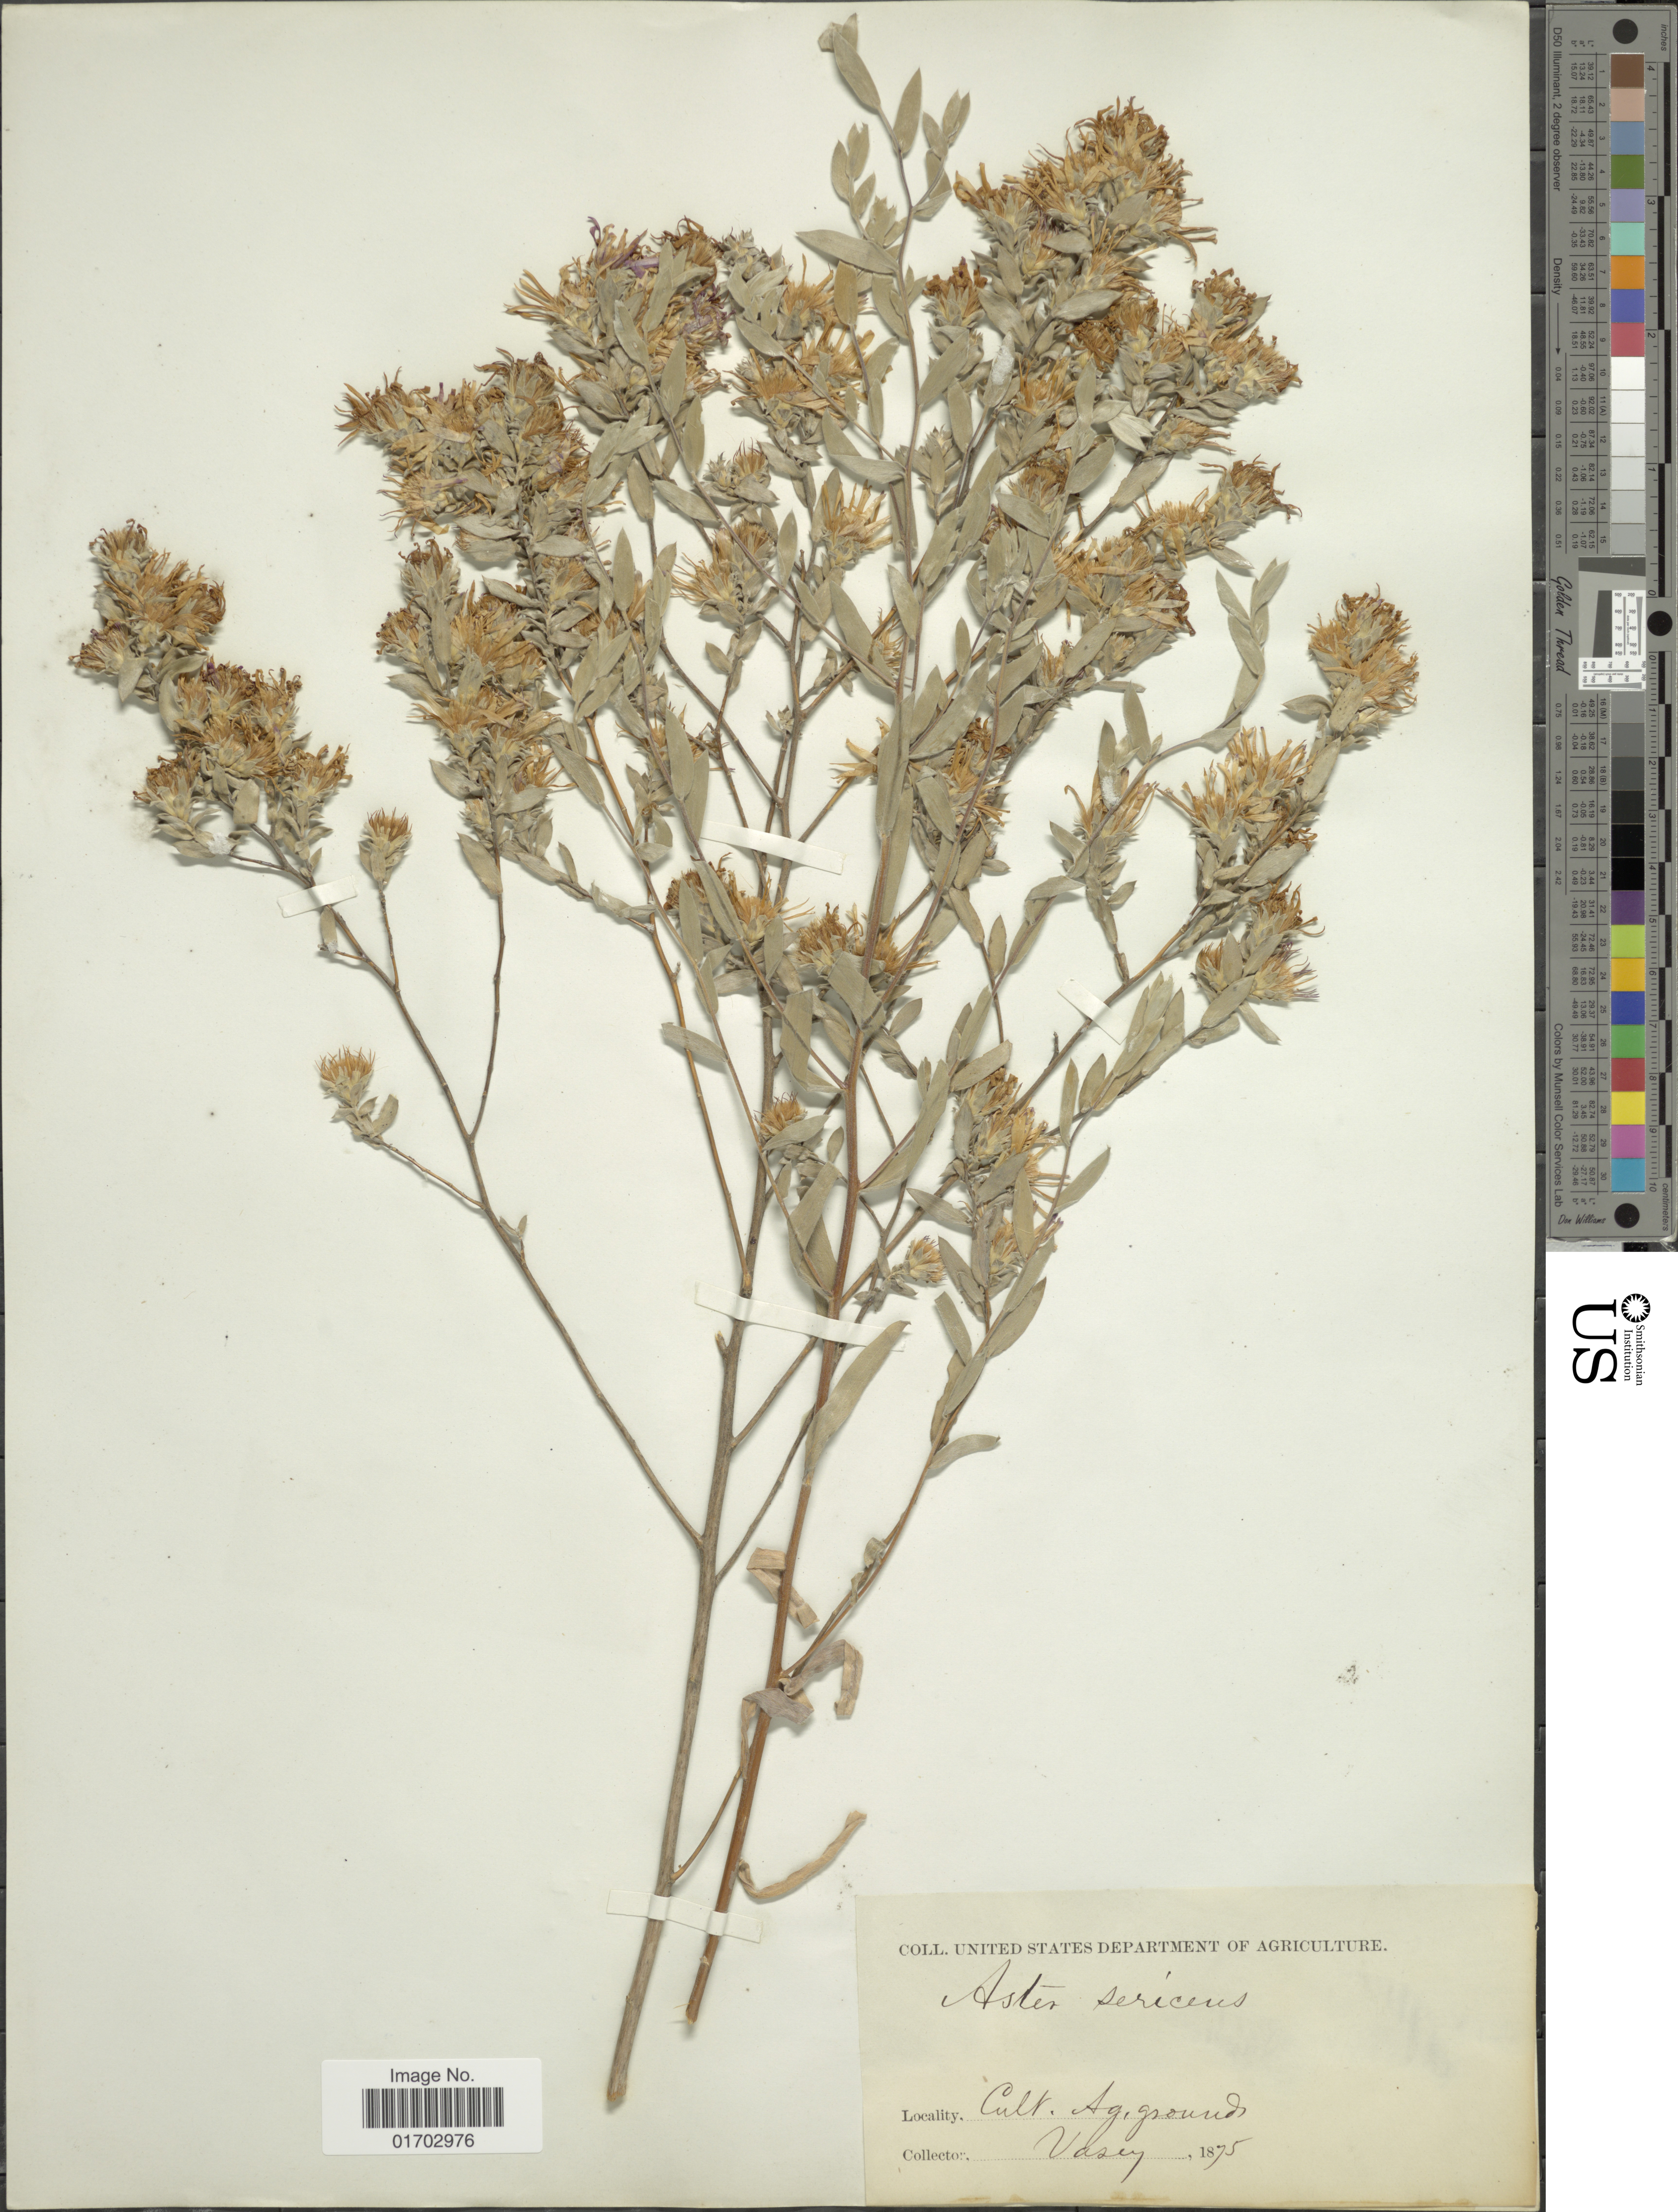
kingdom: Plantae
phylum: Tracheophyta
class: Magnoliopsida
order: Asterales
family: Asteraceae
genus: Symphyotrichum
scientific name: Symphyotrichum sericeum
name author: (Vent.) G.L. Nesom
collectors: Vasey, --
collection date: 1875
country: United States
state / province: District of Columbia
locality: Ag. grounds.